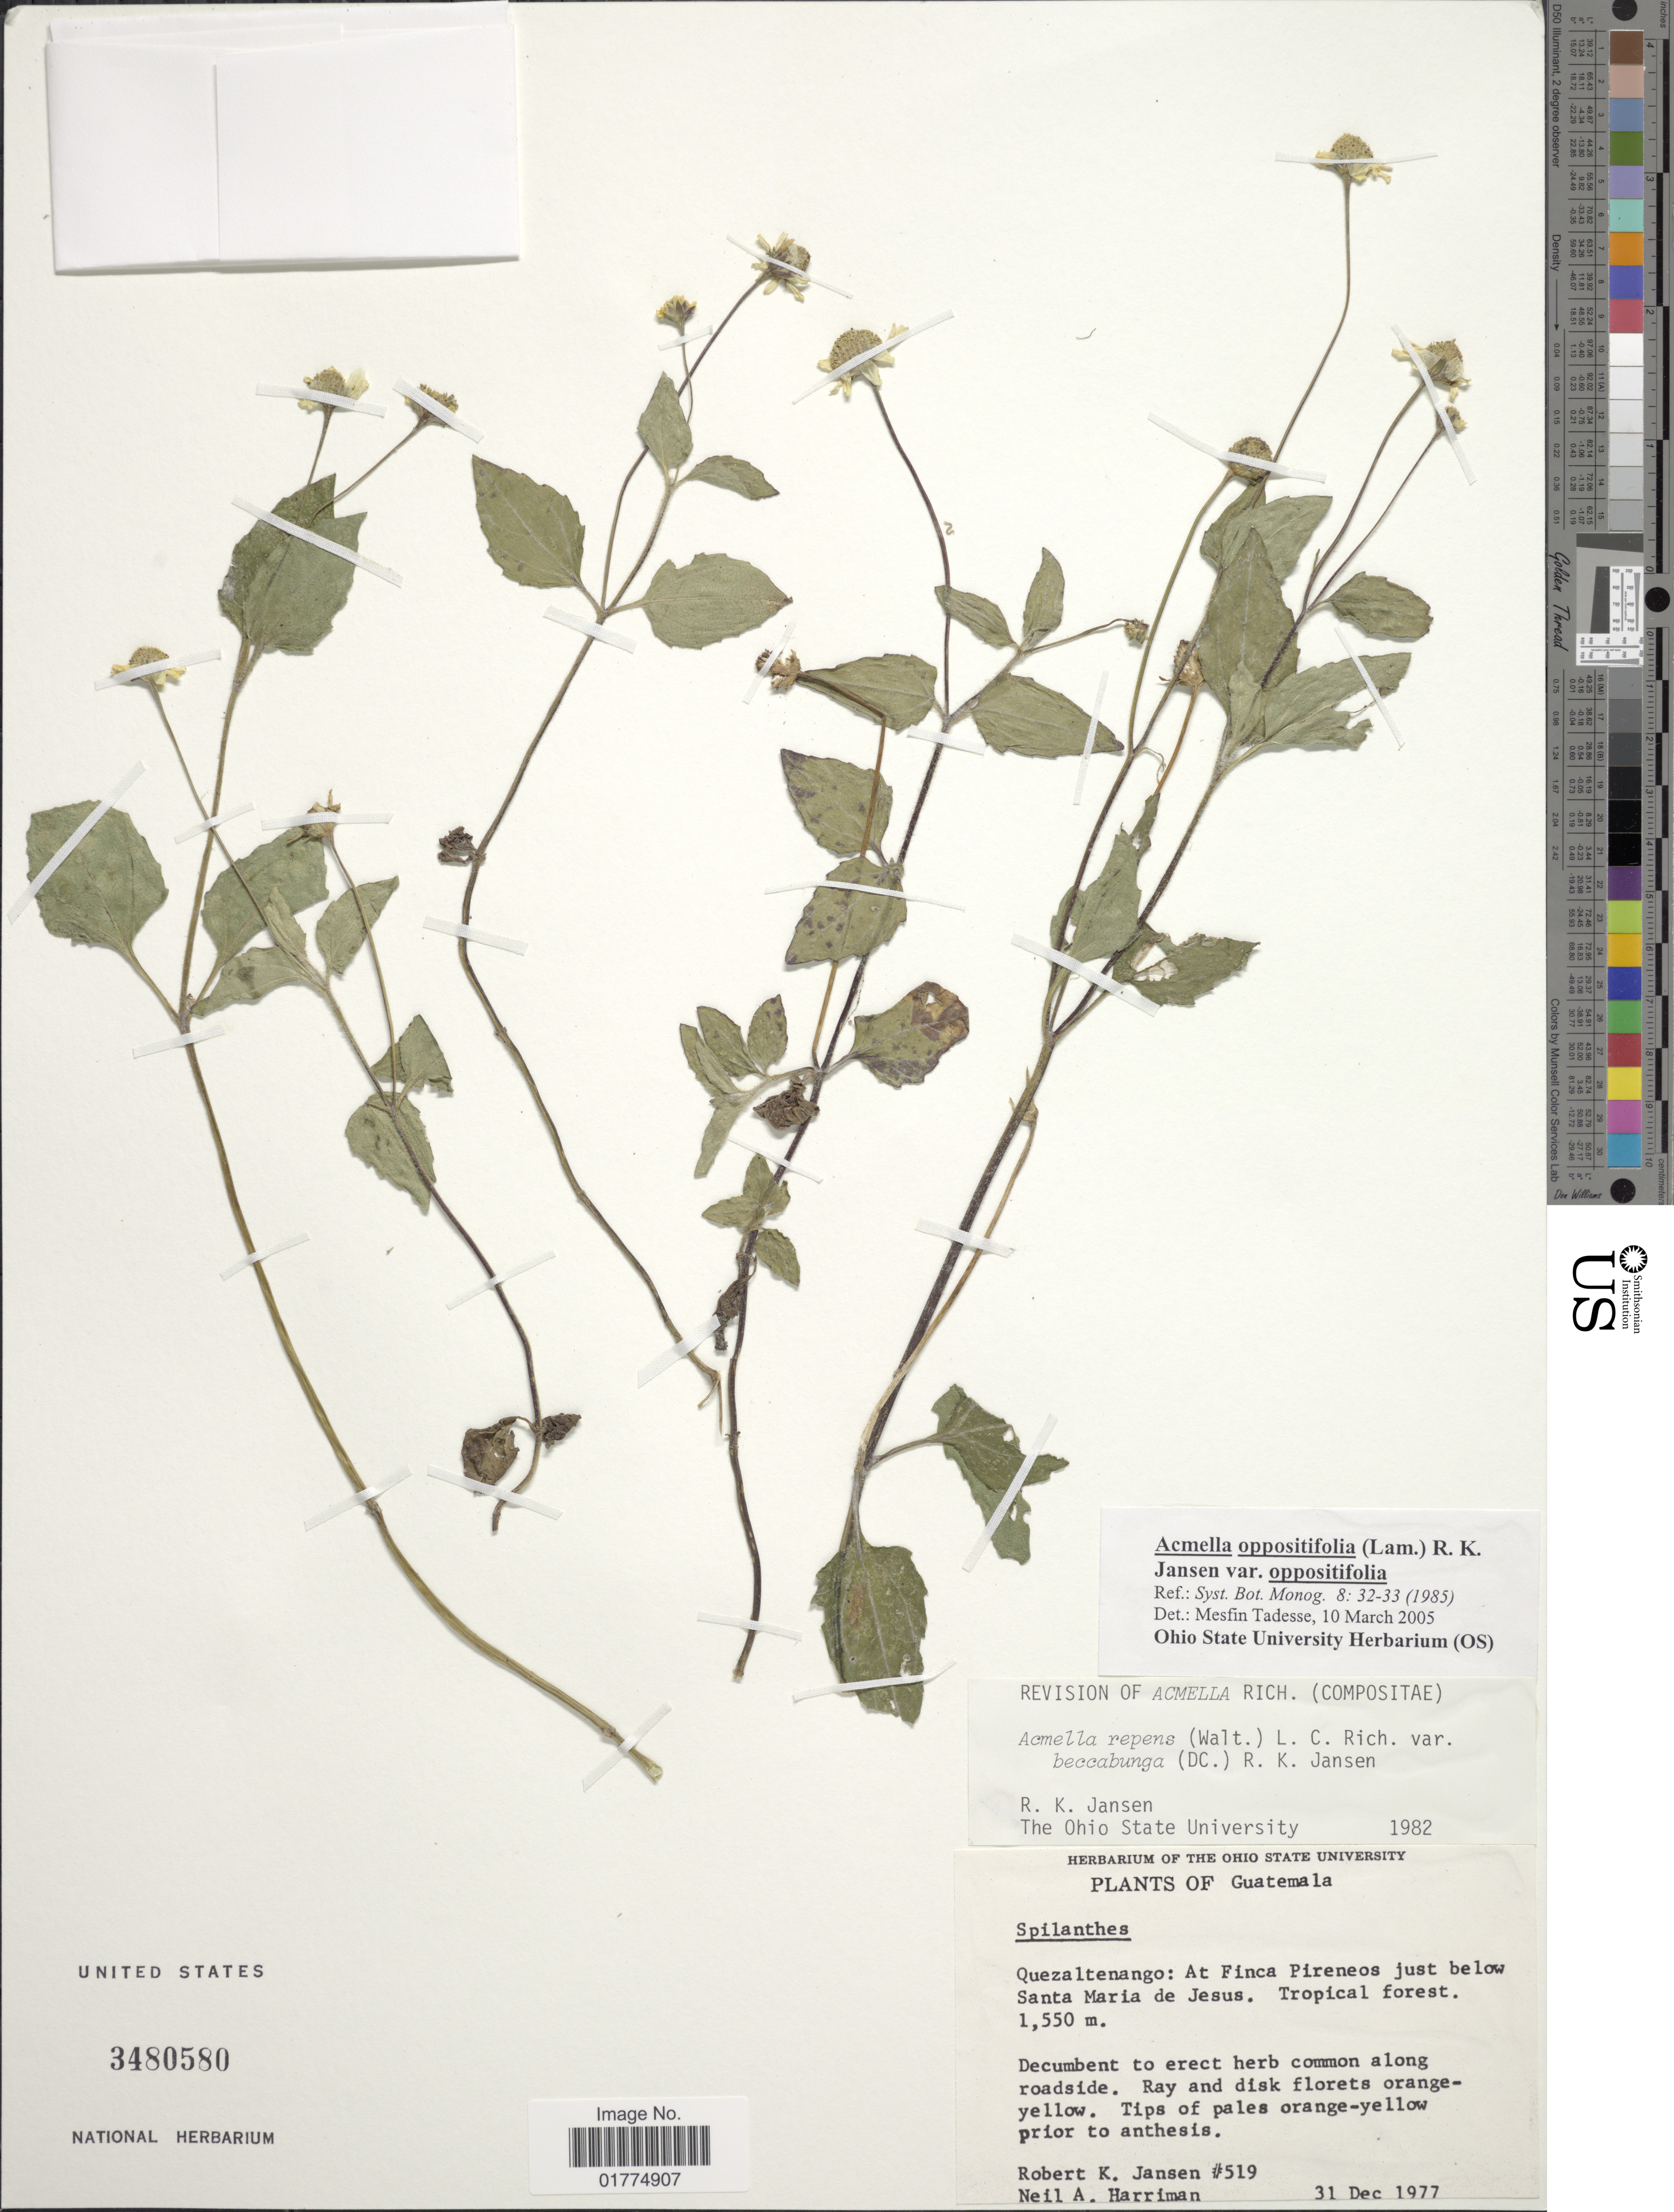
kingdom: Plantae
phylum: Tracheophyta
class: Magnoliopsida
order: Asterales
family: Asteraceae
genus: Acmella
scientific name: Acmella repens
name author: (Walter) Rich.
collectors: R. K. Jansen & N. A. Harriman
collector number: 519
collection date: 1977-12-31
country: Guatemala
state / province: Quetzaltenango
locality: Quezaltenango: At Finca Pireneos just below Santa Maria de Jesus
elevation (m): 1550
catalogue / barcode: US 3480580